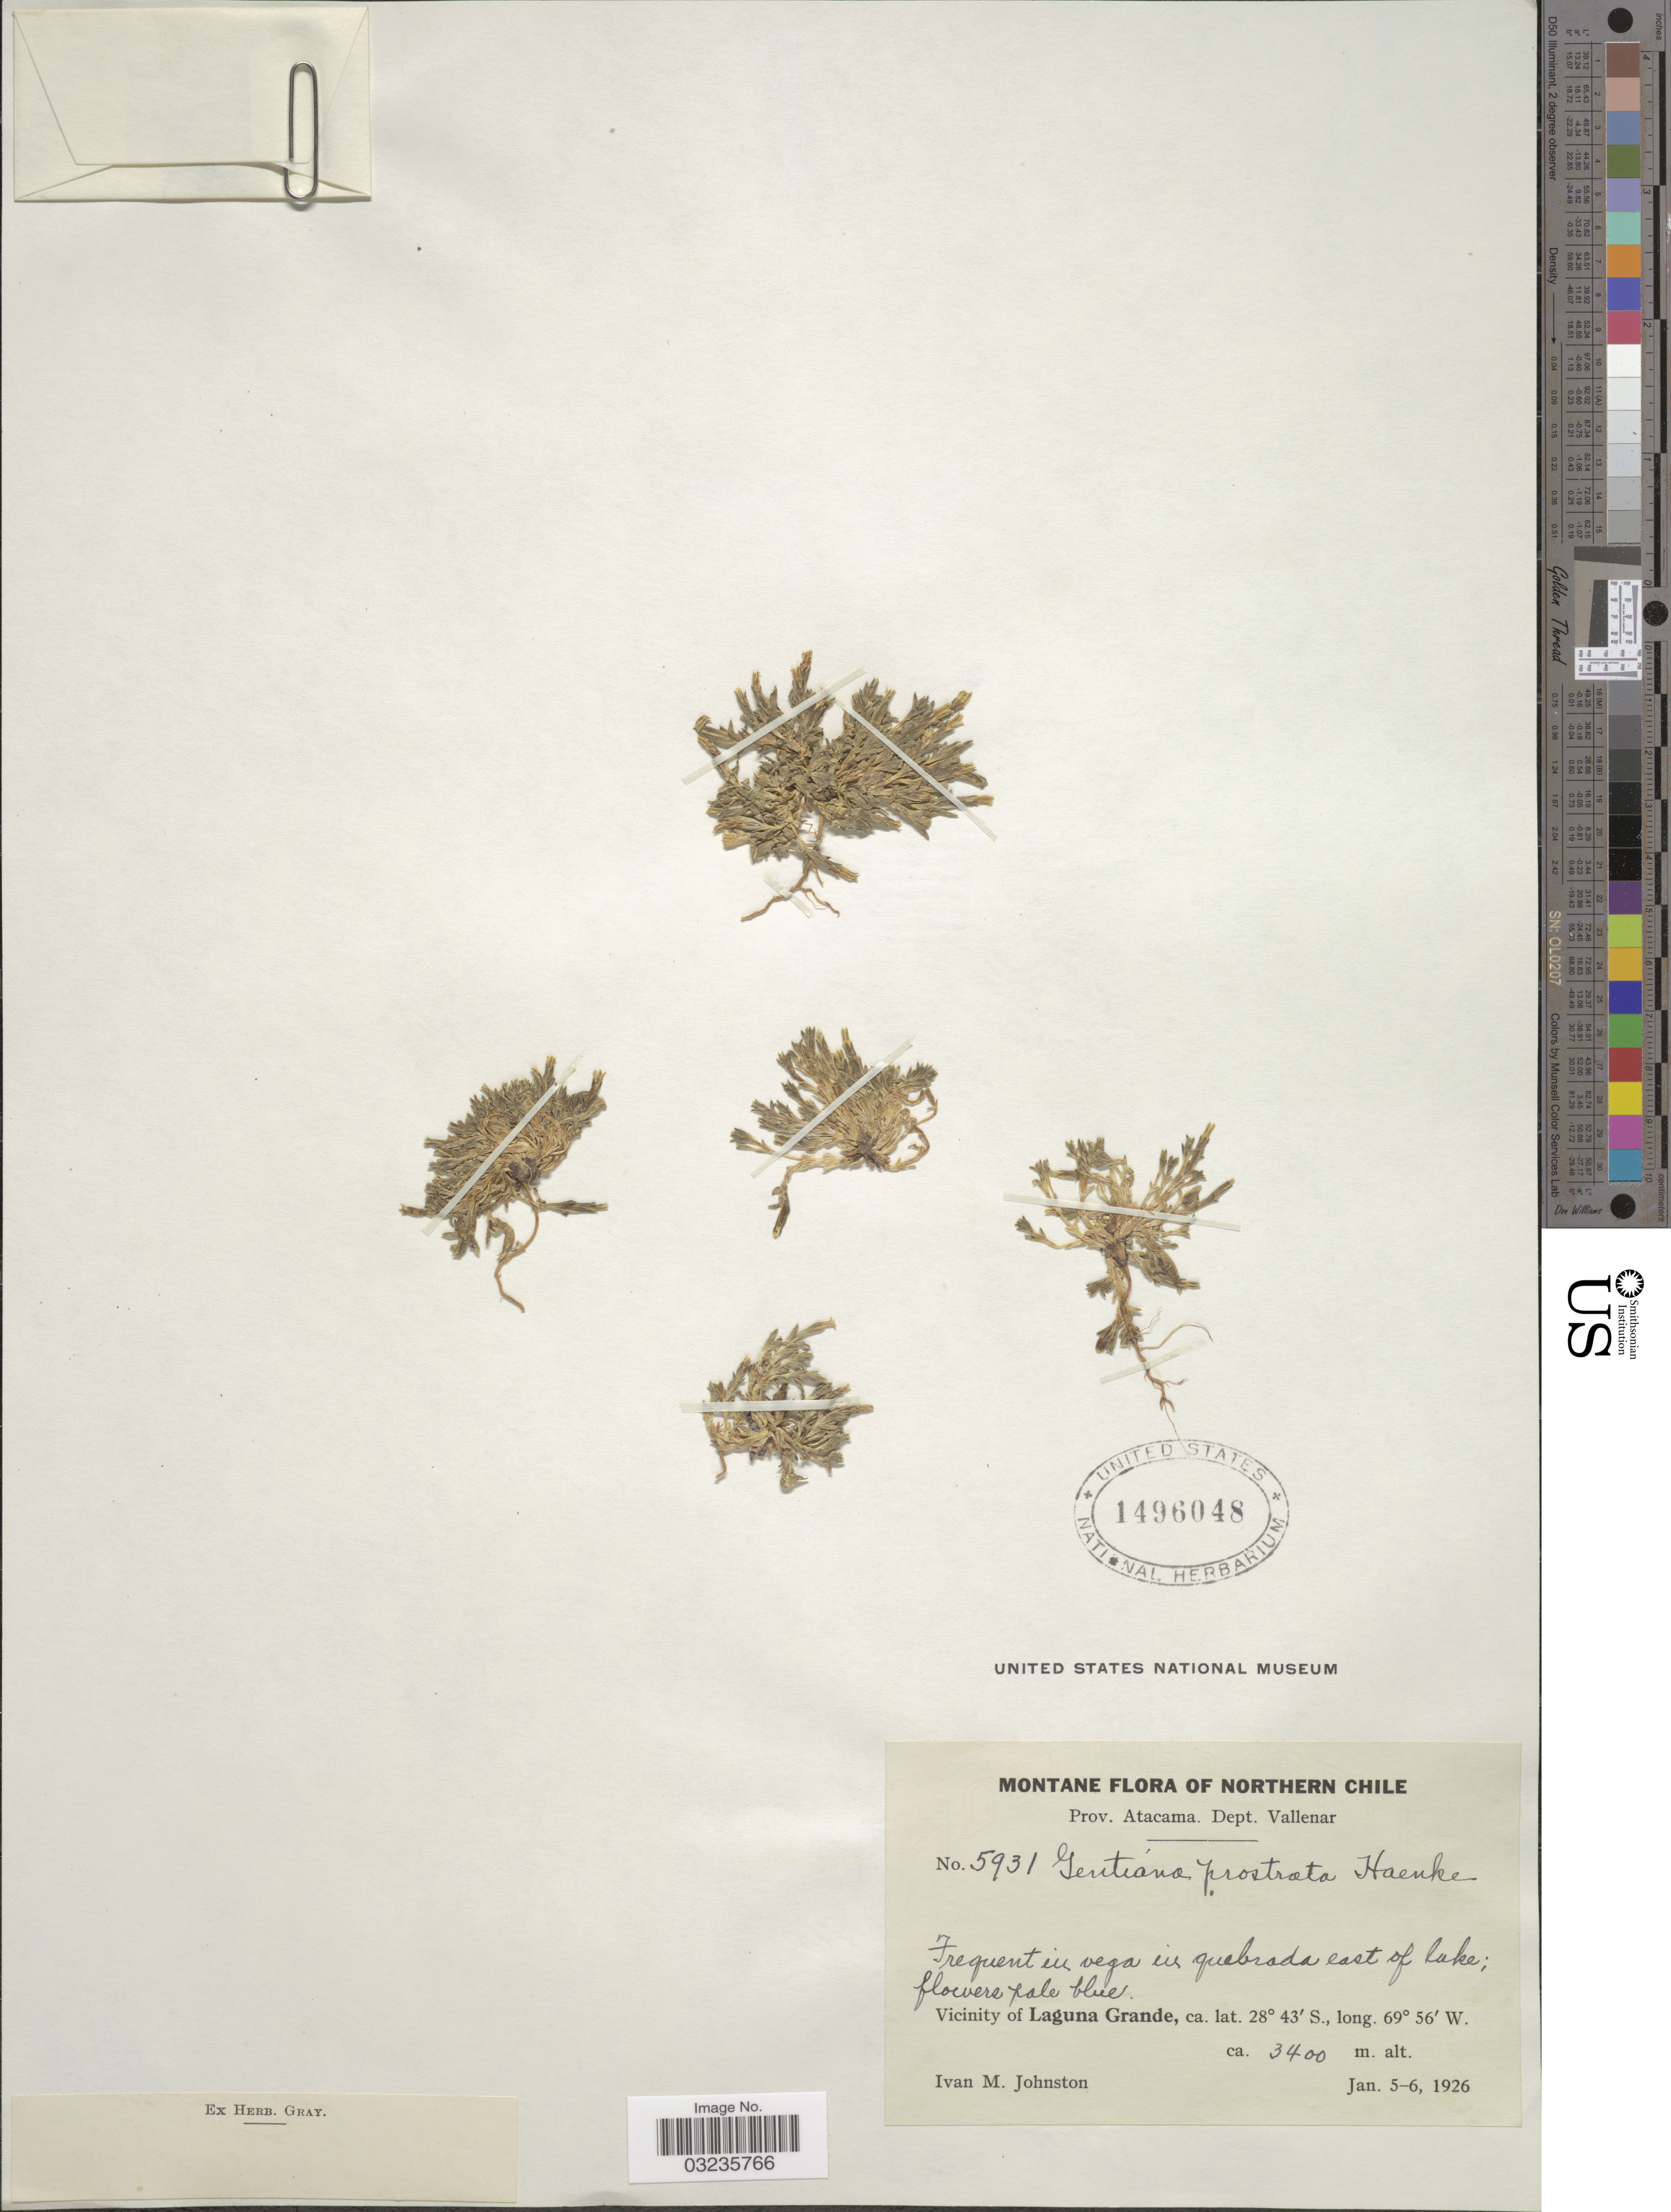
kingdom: Plantae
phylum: Tracheophyta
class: Magnoliopsida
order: Gentianales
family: Gentianaceae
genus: Gentiana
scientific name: Gentiana prostrata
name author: Haenke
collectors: I.M. Johnston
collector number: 5931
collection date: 1926-01-05/1926-01-06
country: Chile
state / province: Atacama (III)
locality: Prov. Atacama, Dept. Vallenar. Vicinity of Laguna Grande.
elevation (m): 3400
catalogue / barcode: US 1496048